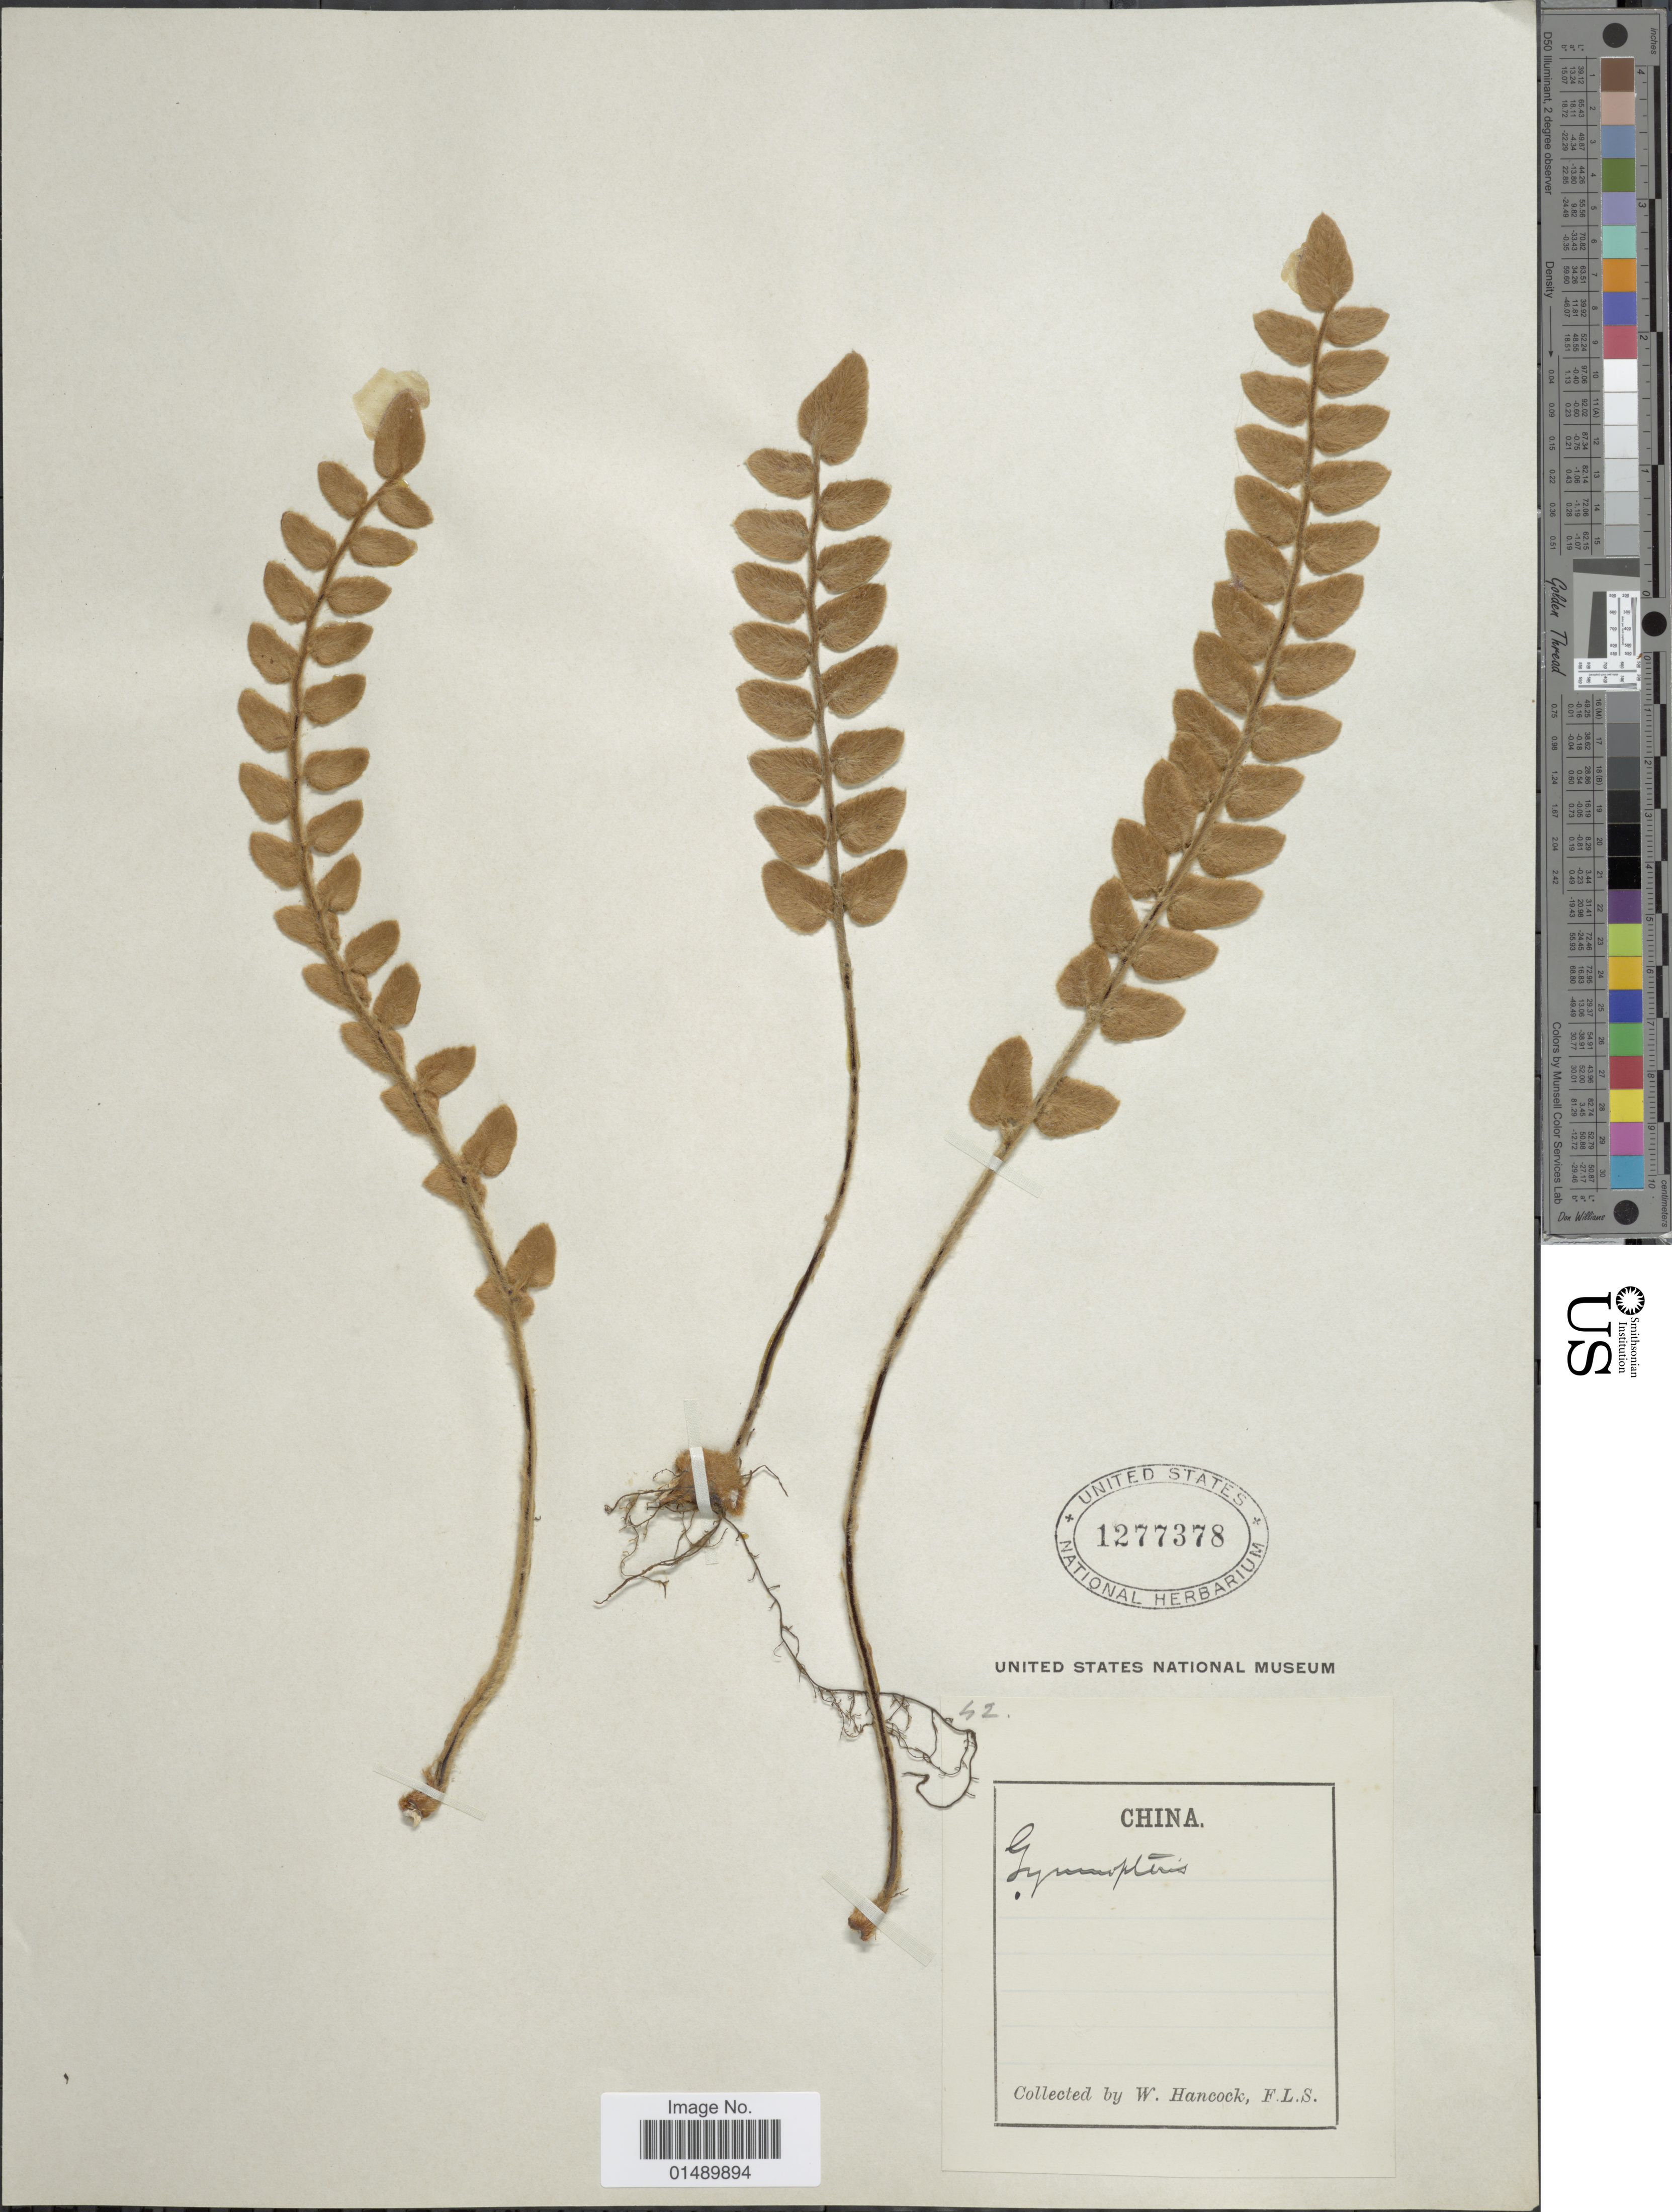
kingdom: Plantae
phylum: Tracheophyta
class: Polypodiopsida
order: Polypodiales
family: Pteridaceae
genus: Paragymnopteris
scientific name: Paragymnopteris vestita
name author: (Wall. ex C. Presl) K.H. Shing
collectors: W. Hancock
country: China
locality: China.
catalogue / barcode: US 1277378